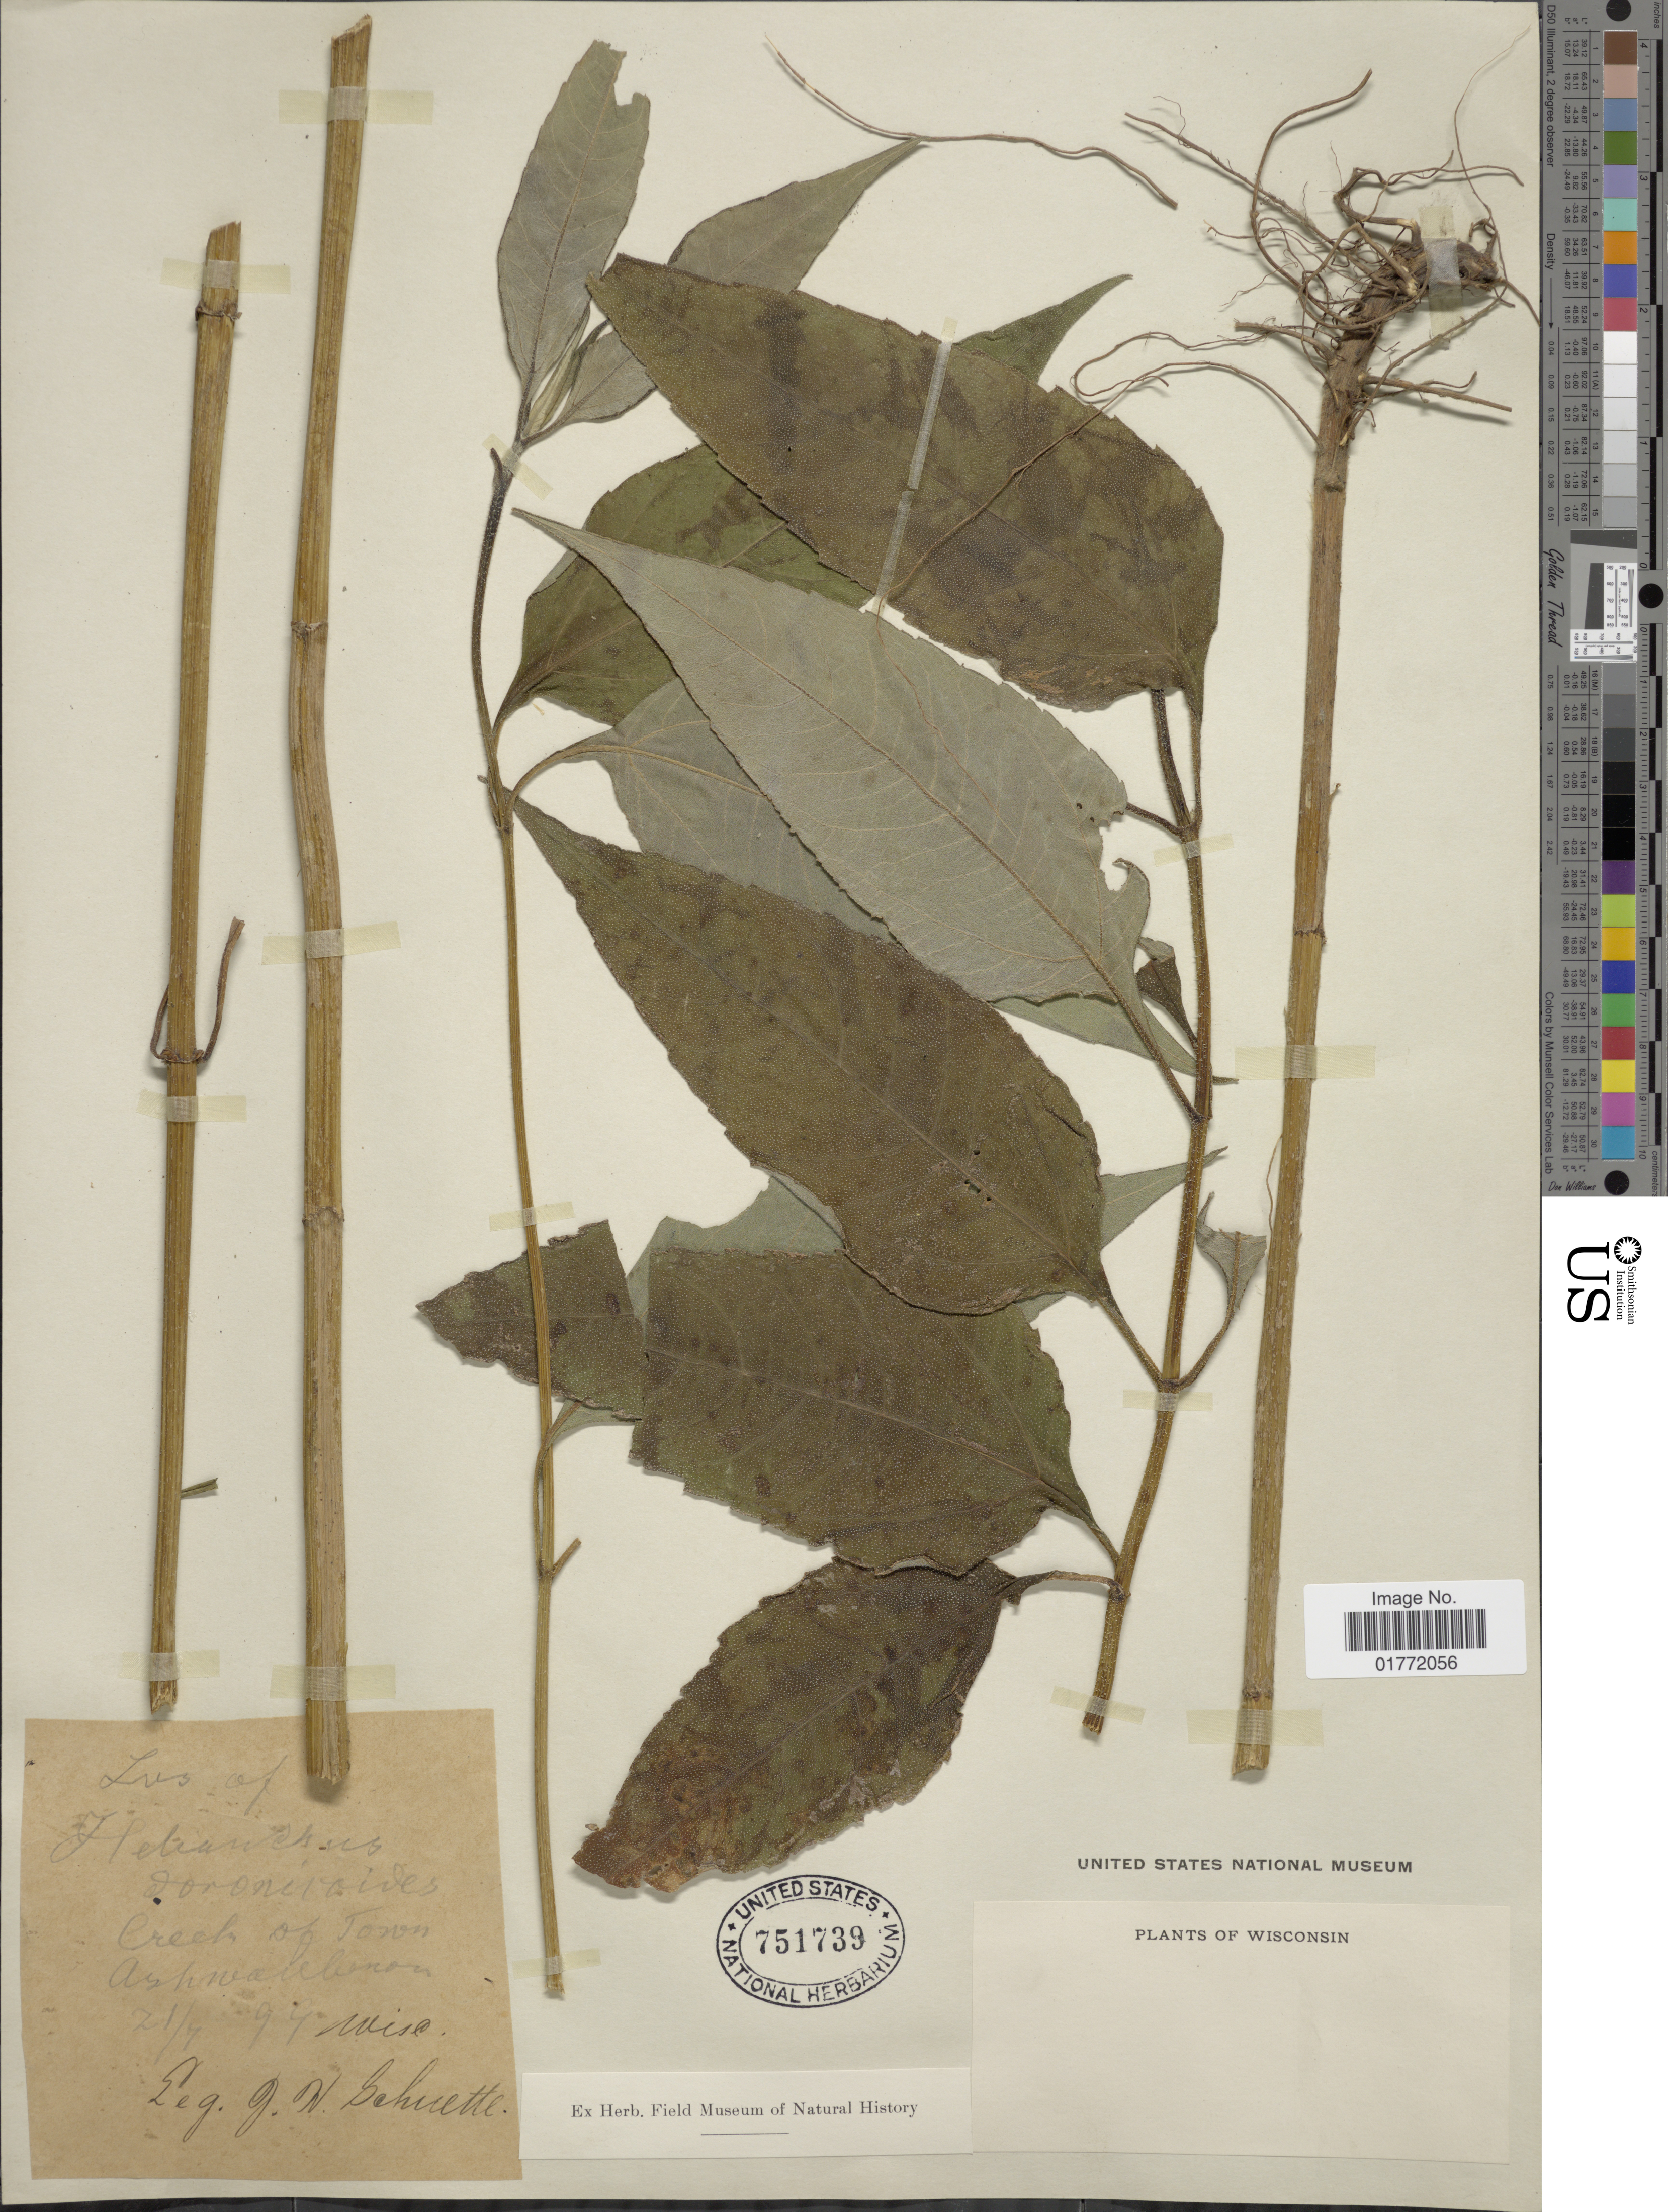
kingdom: Plantae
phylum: Tracheophyta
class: Magnoliopsida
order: Asterales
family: Asteraceae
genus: Helianthus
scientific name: Helianthus sp.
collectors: J. Schuette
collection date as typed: Transcribed d/m/y: 21/7/99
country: United States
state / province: Wisconsin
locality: Creek of town Ashwaubenon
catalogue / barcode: US 751739